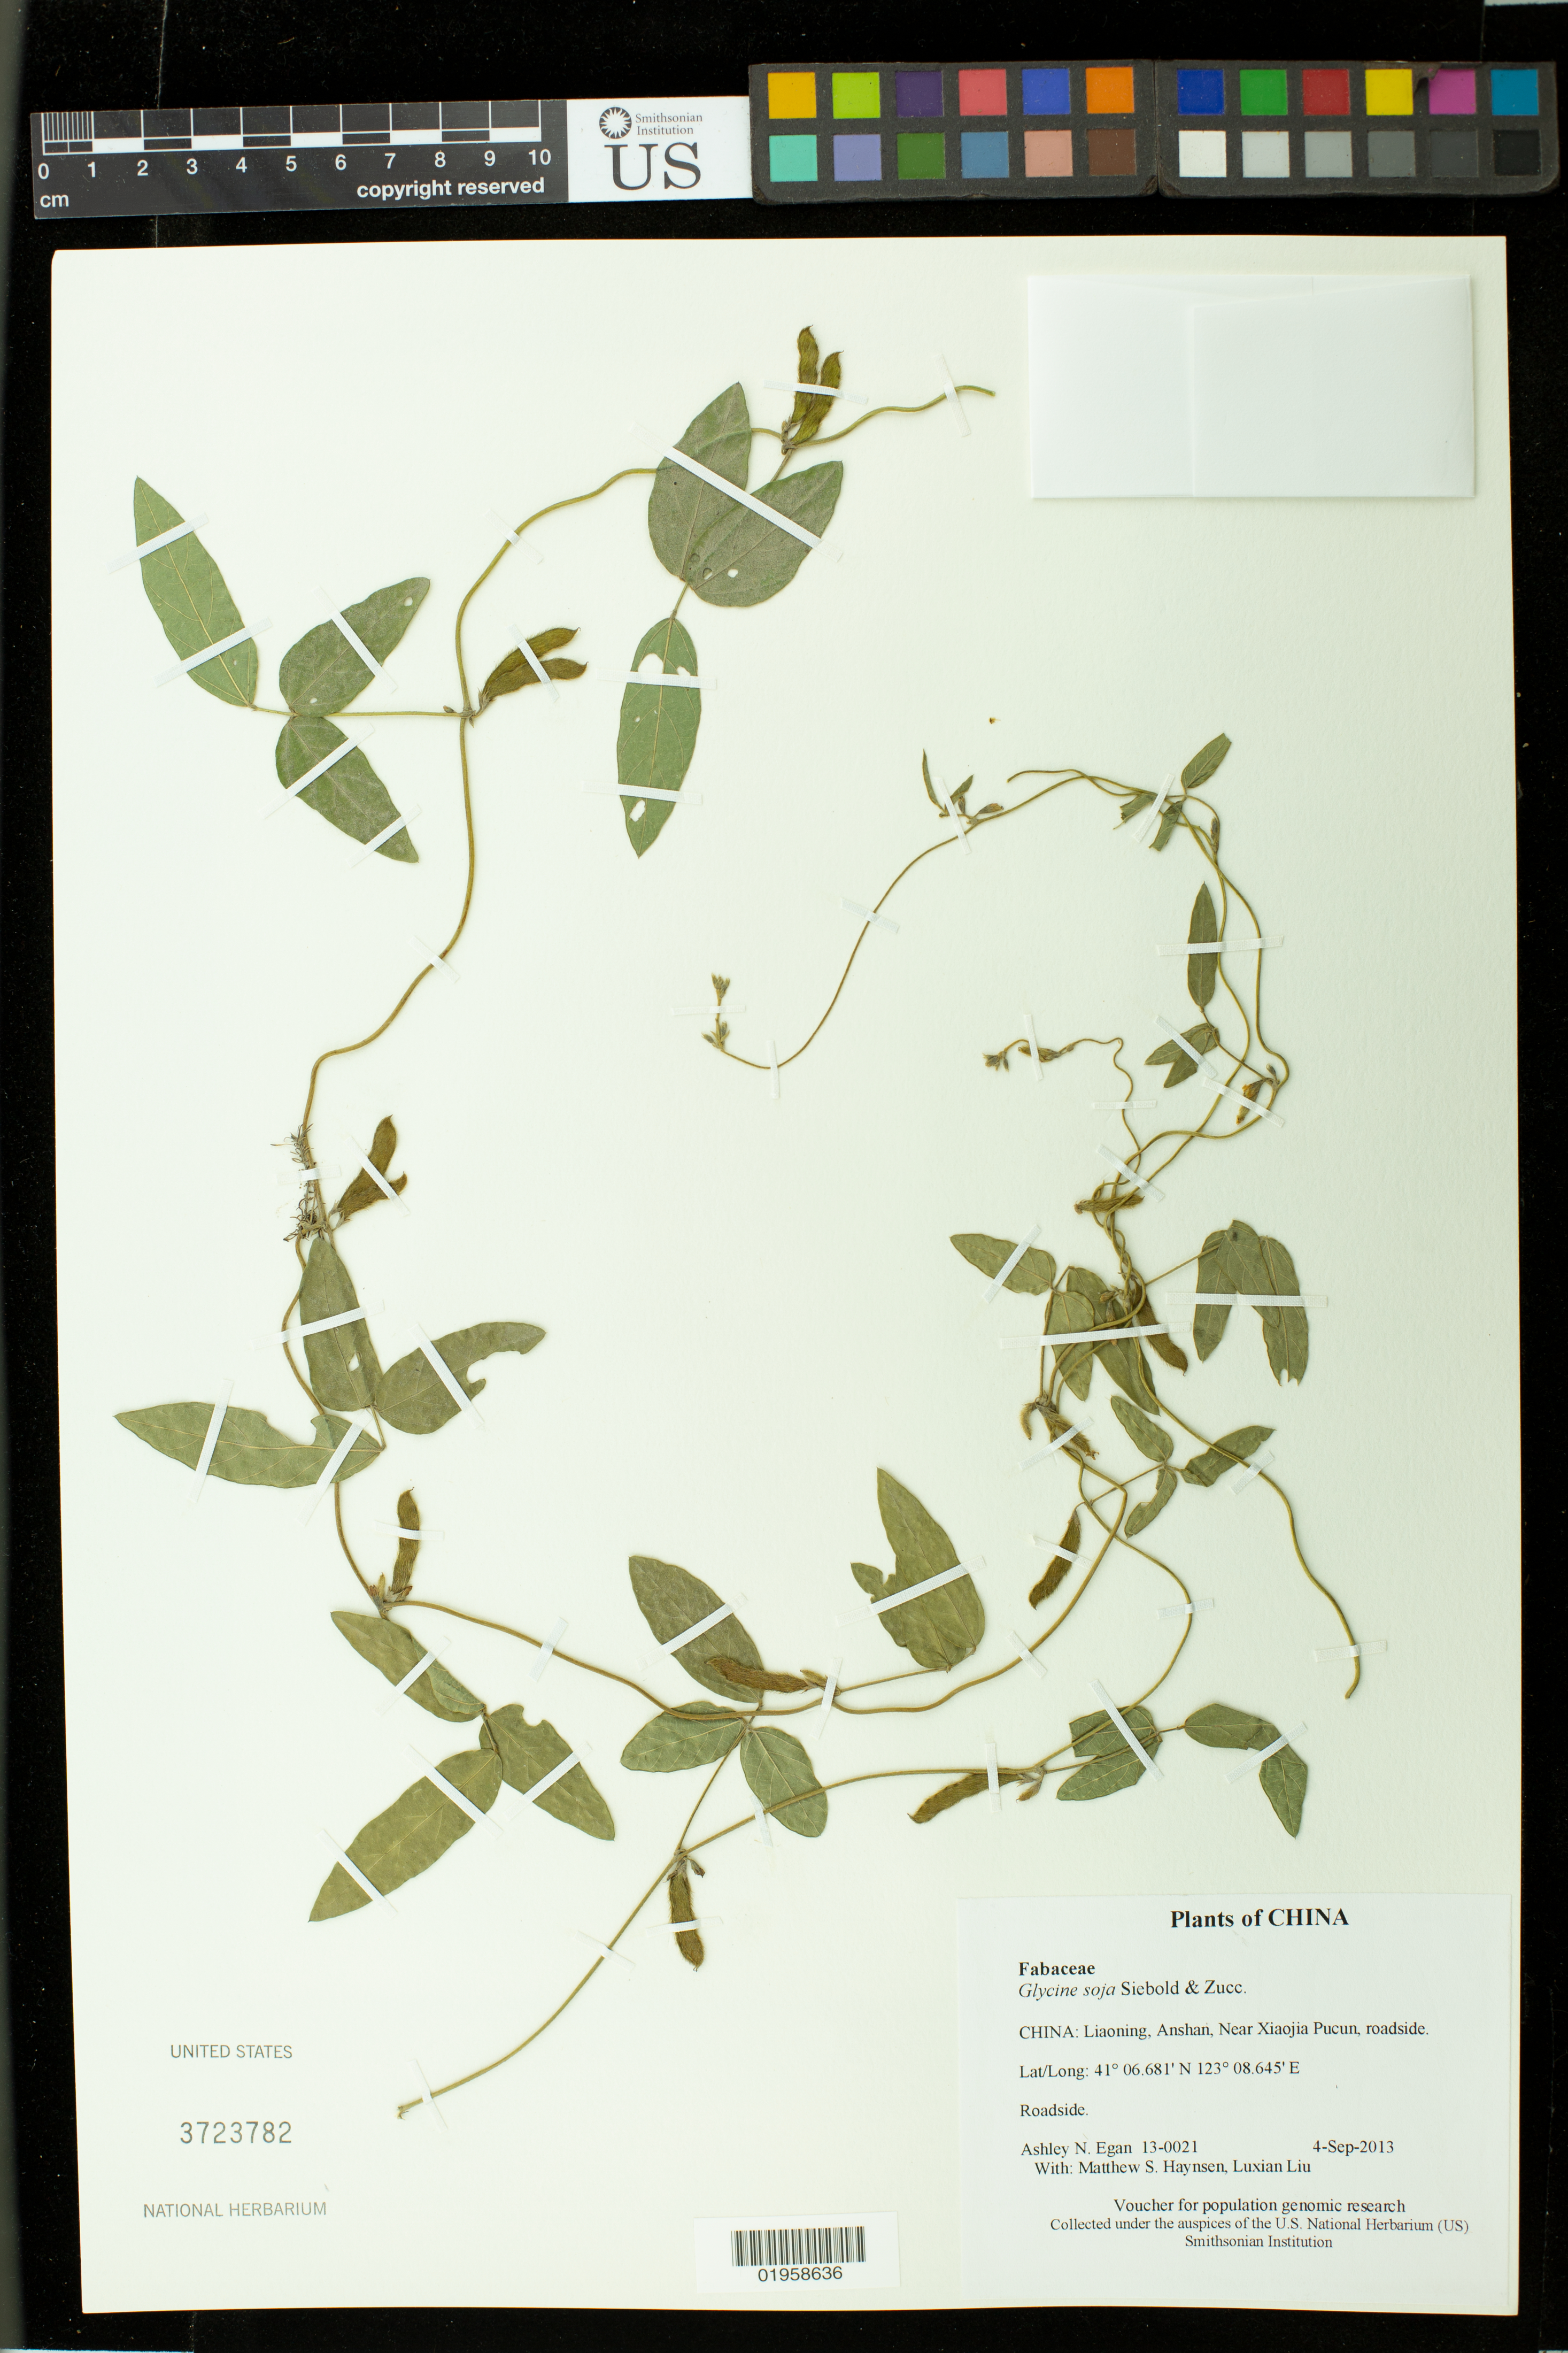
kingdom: Plantae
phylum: Tracheophyta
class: Magnoliopsida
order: Fabales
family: Fabaceae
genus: Glycine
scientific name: Glycine soja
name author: Siebold & Zucc.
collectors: A. N. Egan, M. Hansen & L. Liu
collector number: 13-0021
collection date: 2013-09-04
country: China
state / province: Liaoning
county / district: Anshan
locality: Near Xiaojia Pucun, roadside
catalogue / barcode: US 3723782